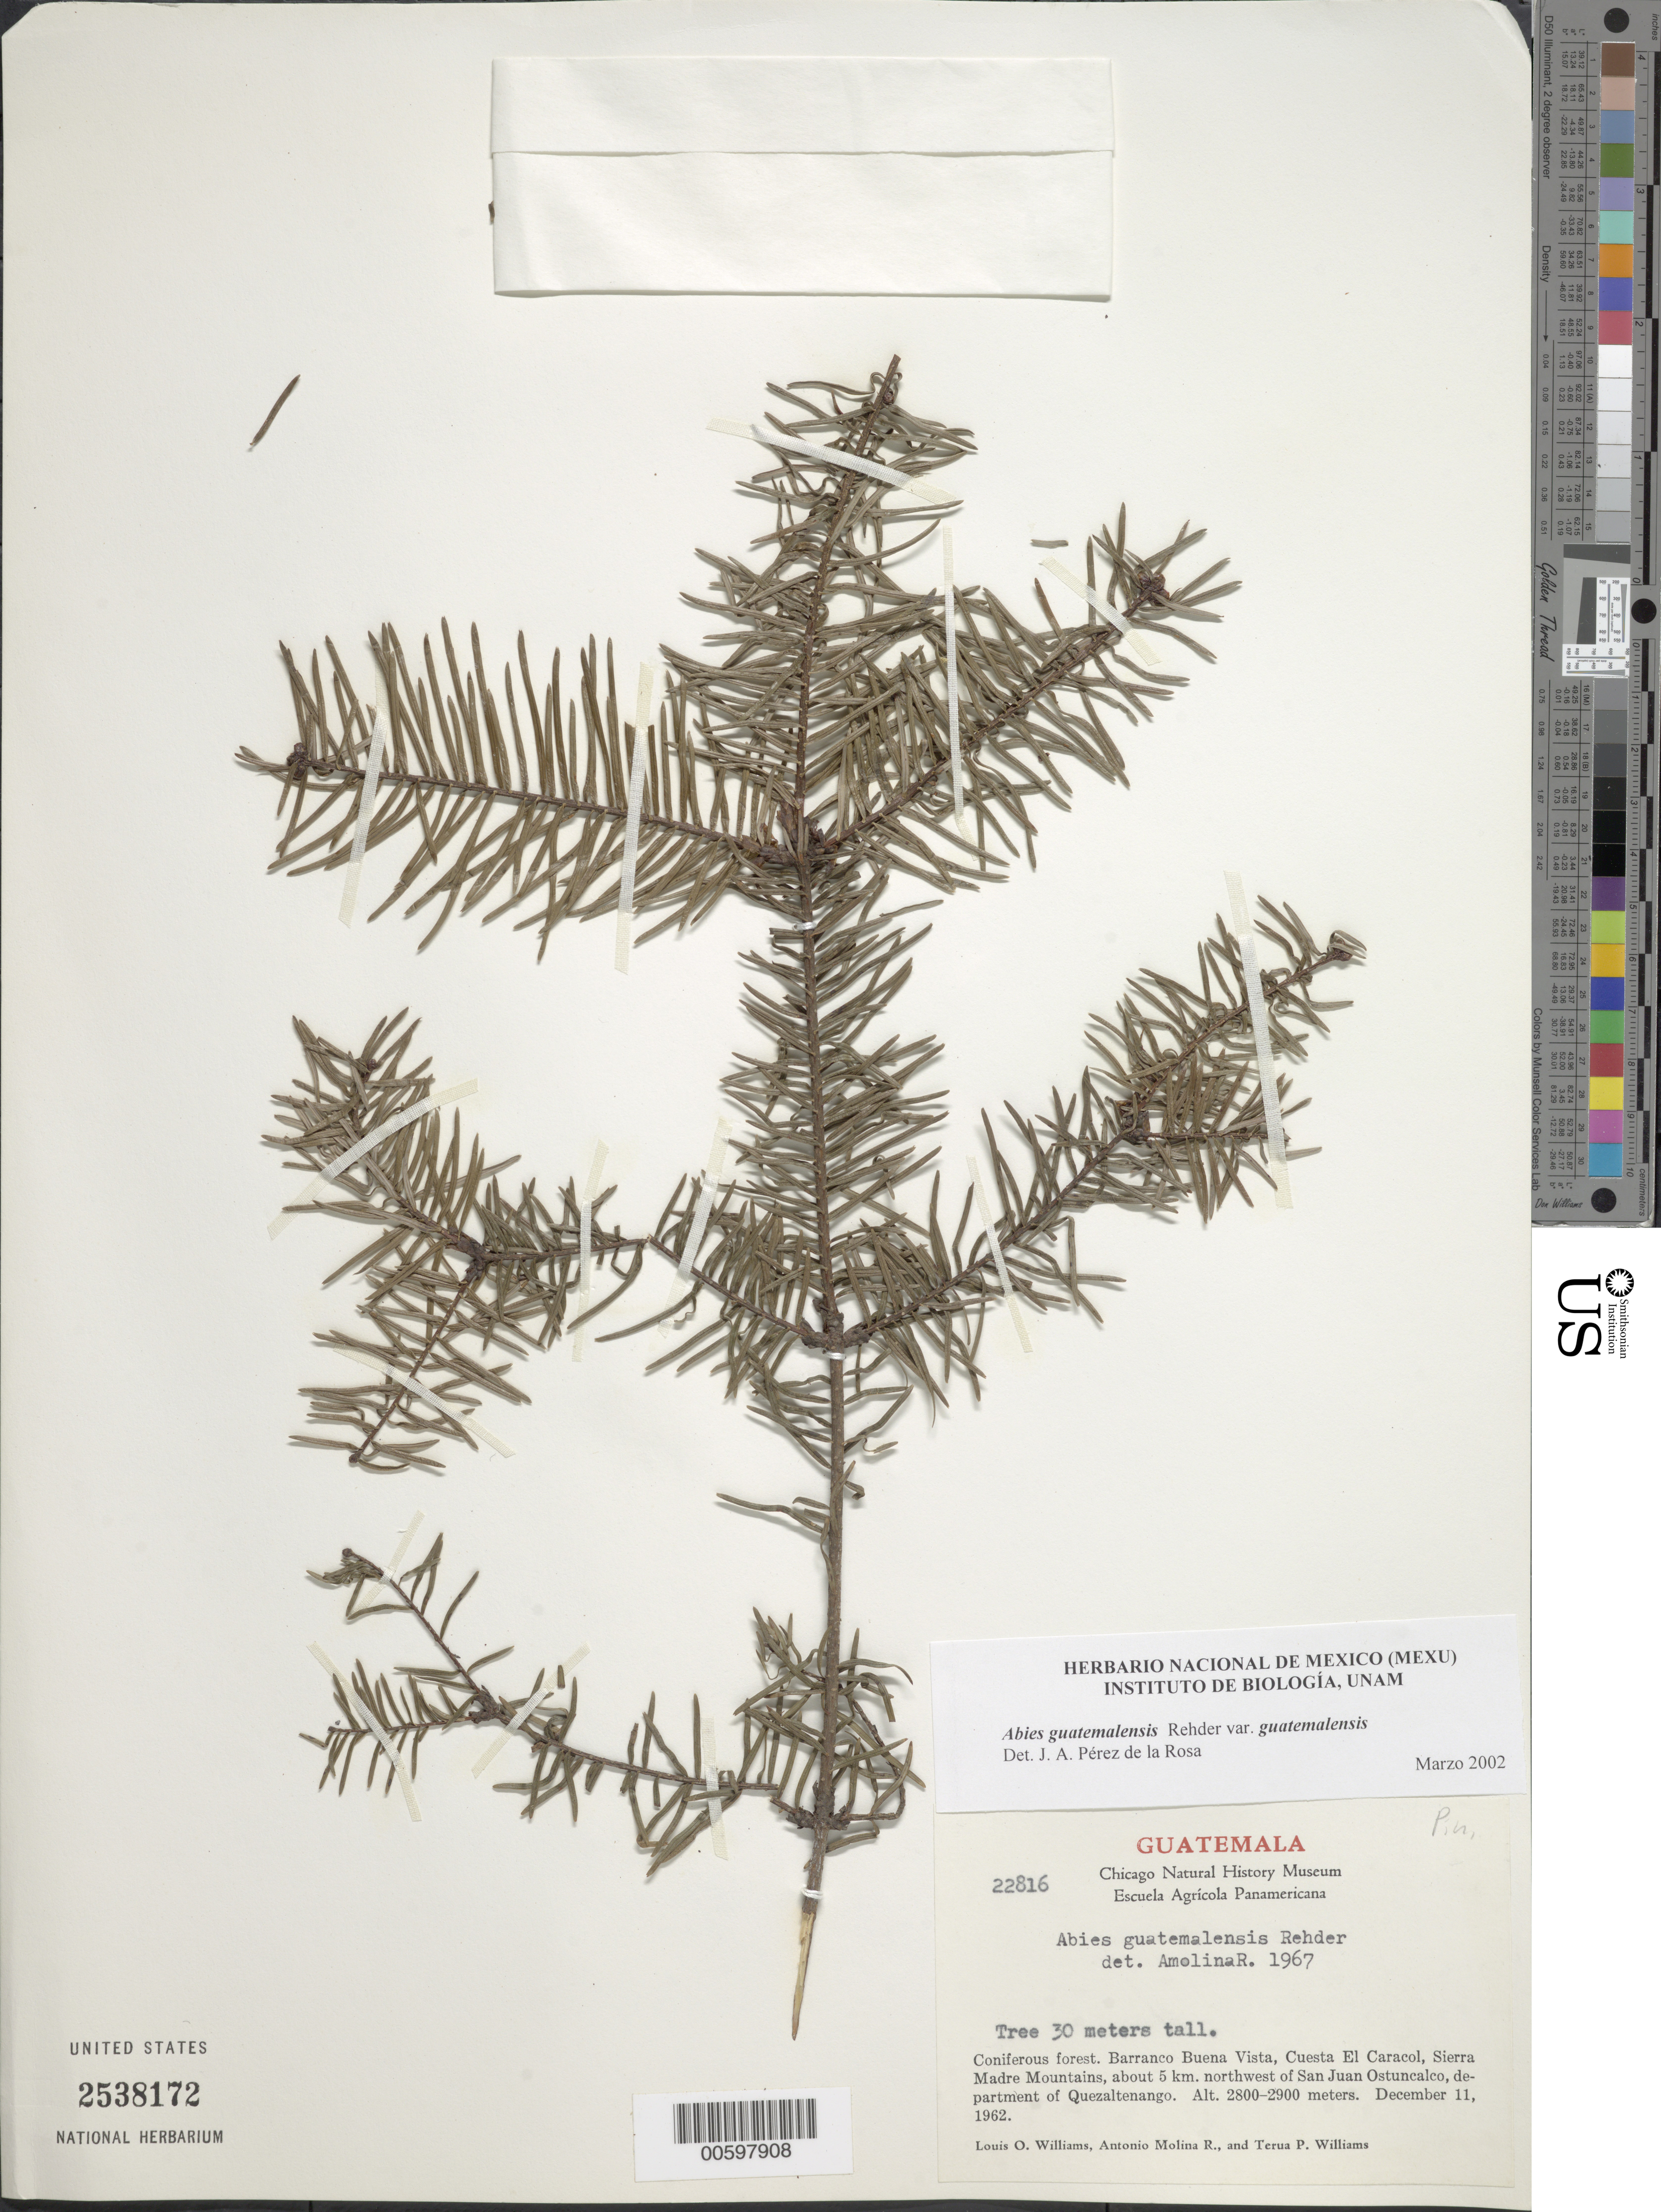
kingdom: Plantae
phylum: Tracheophyta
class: Pinopsida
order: Pinales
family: Pinaceae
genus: Abies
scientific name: Abies guatemalensis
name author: Rehder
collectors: L. O. Williams, A. Molina R. & T. P. Williams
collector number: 22816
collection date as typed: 11 Dec 1962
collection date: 1962-12-11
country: Guatemala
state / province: Quetzaltenango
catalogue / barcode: US 2538172